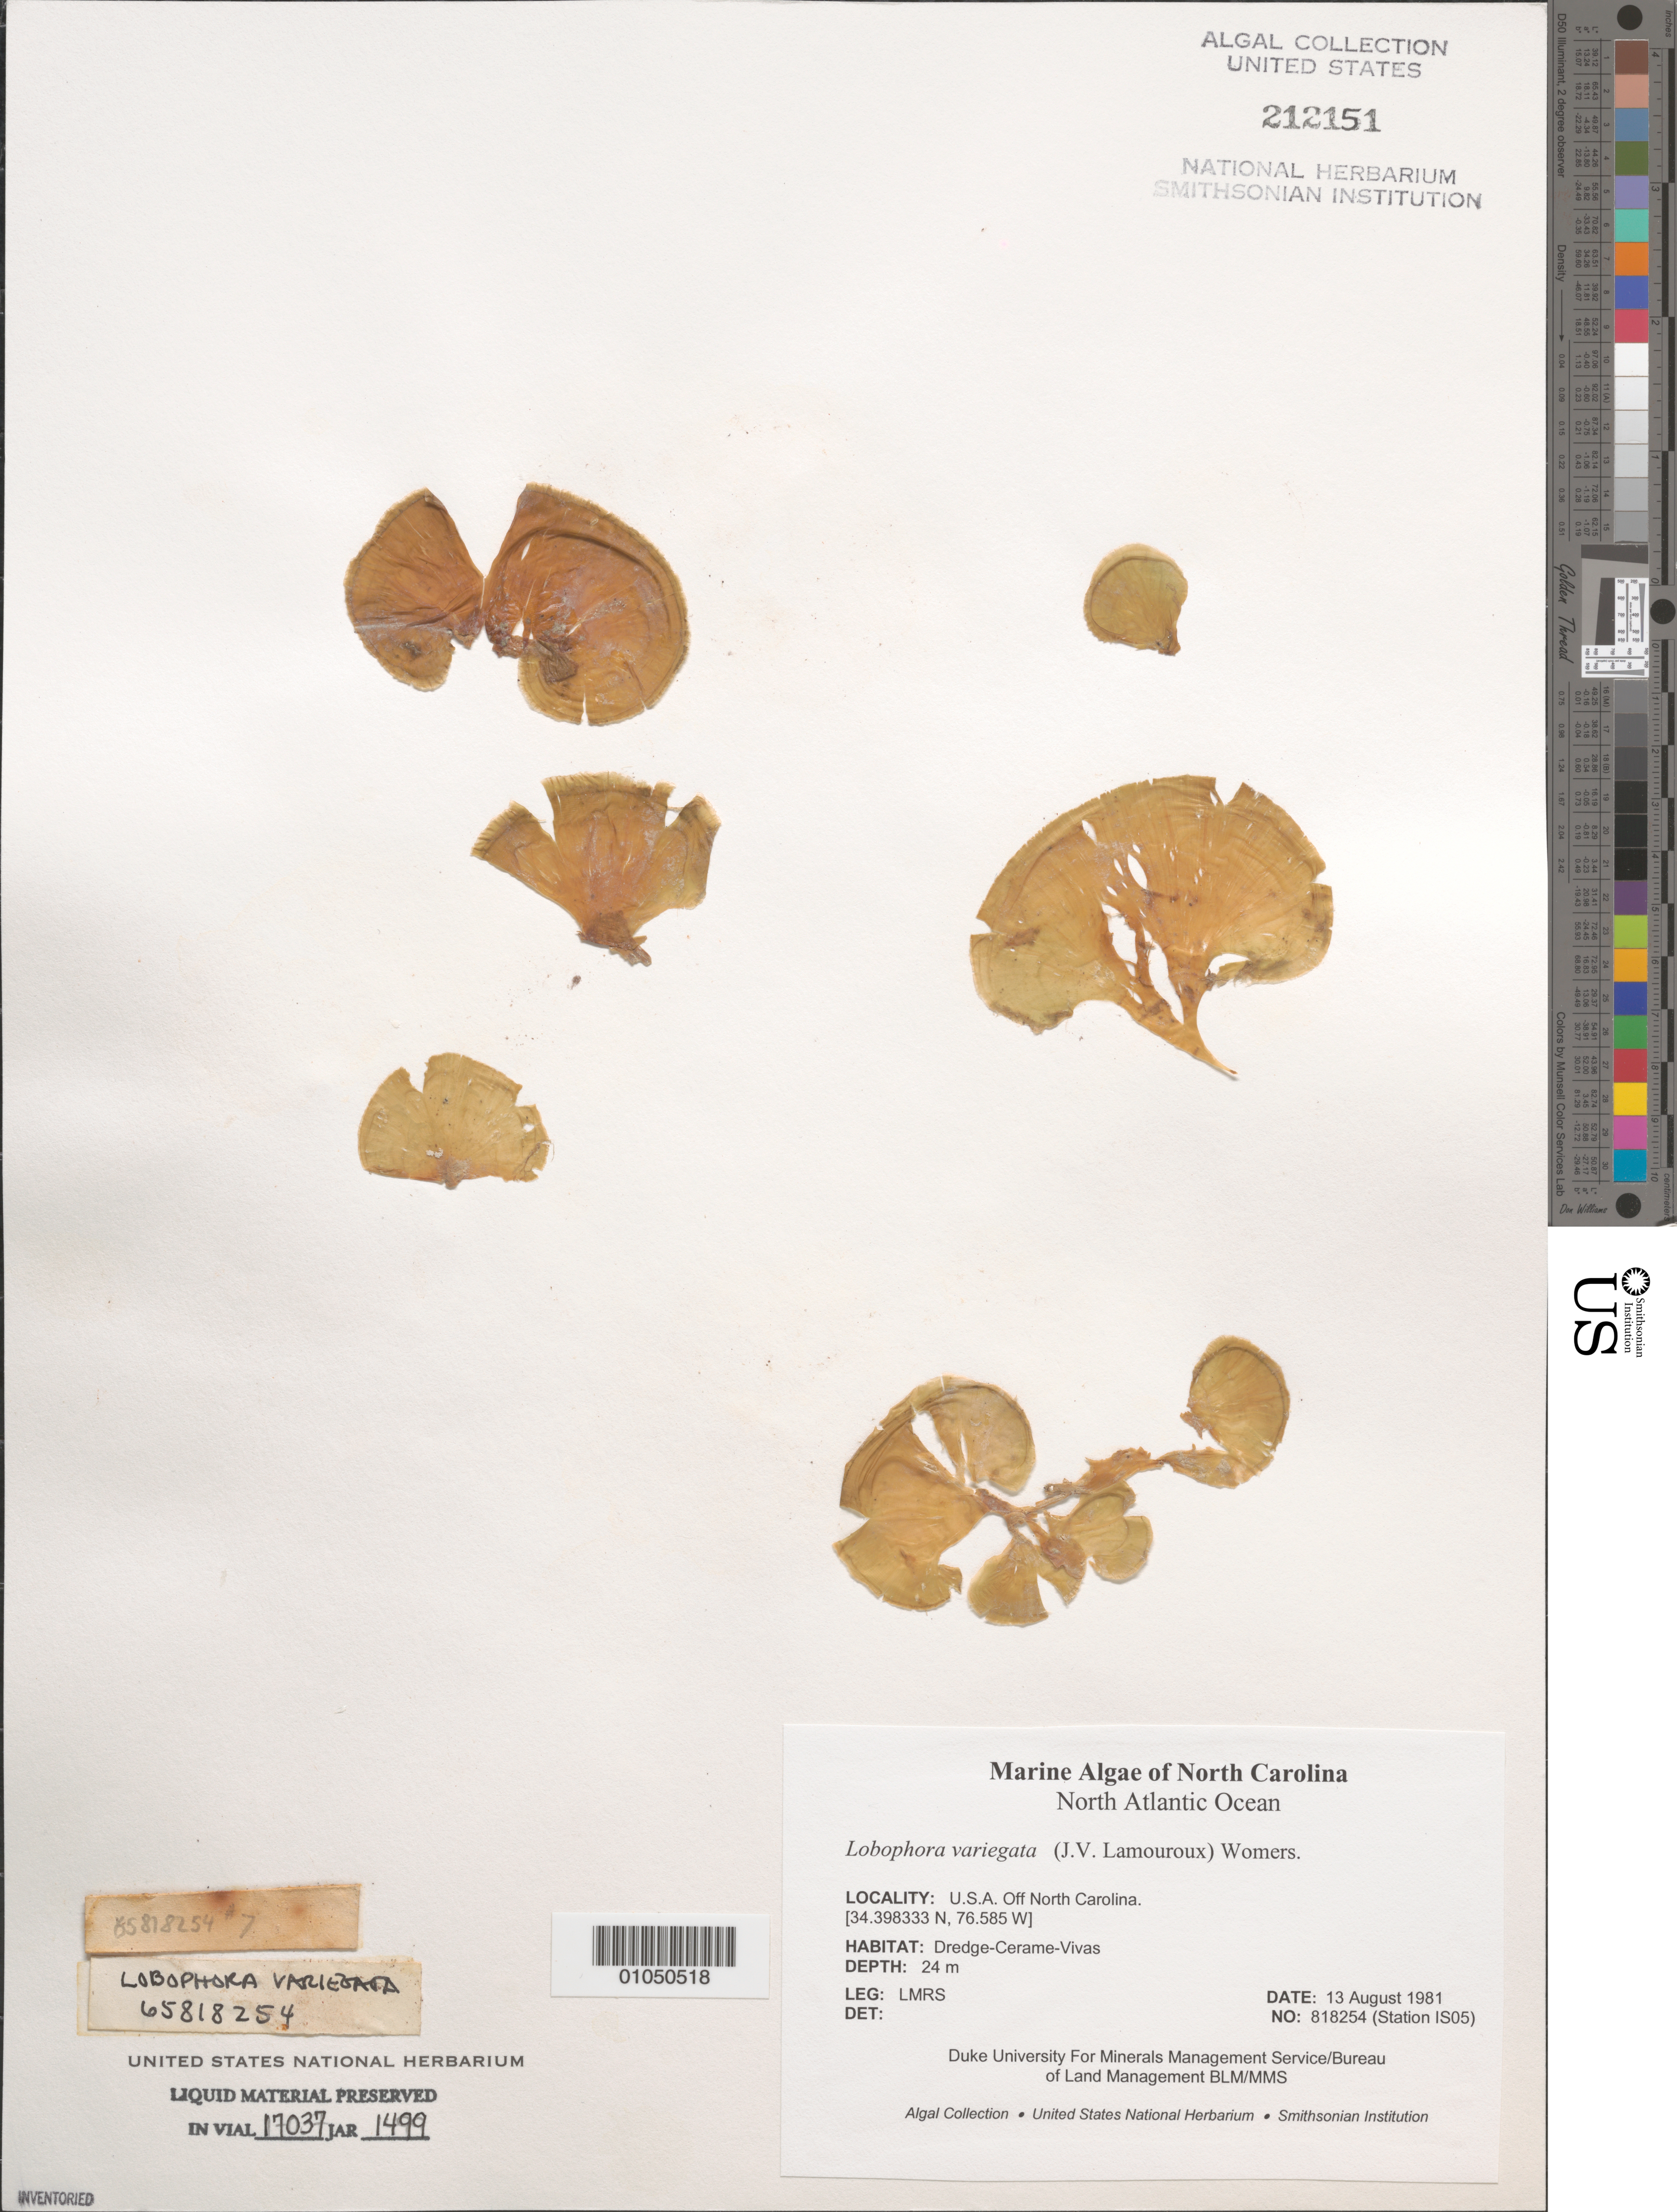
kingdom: Chromista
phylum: Ochrophyta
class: Phaeophyceae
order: Dictyotales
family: Dictyotaceae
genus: Lobophora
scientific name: Lobophora variegata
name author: (J.V.Lamouroux) Womersley & E.C. Oliveira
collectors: LMRS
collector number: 818254 (Station IS05)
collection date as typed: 13 Aug 1981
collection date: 1981-08-13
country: United States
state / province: North Carolina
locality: North Atlantic Ocean off North Carolina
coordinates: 34.398333 N, 76.585 W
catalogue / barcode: US 212151